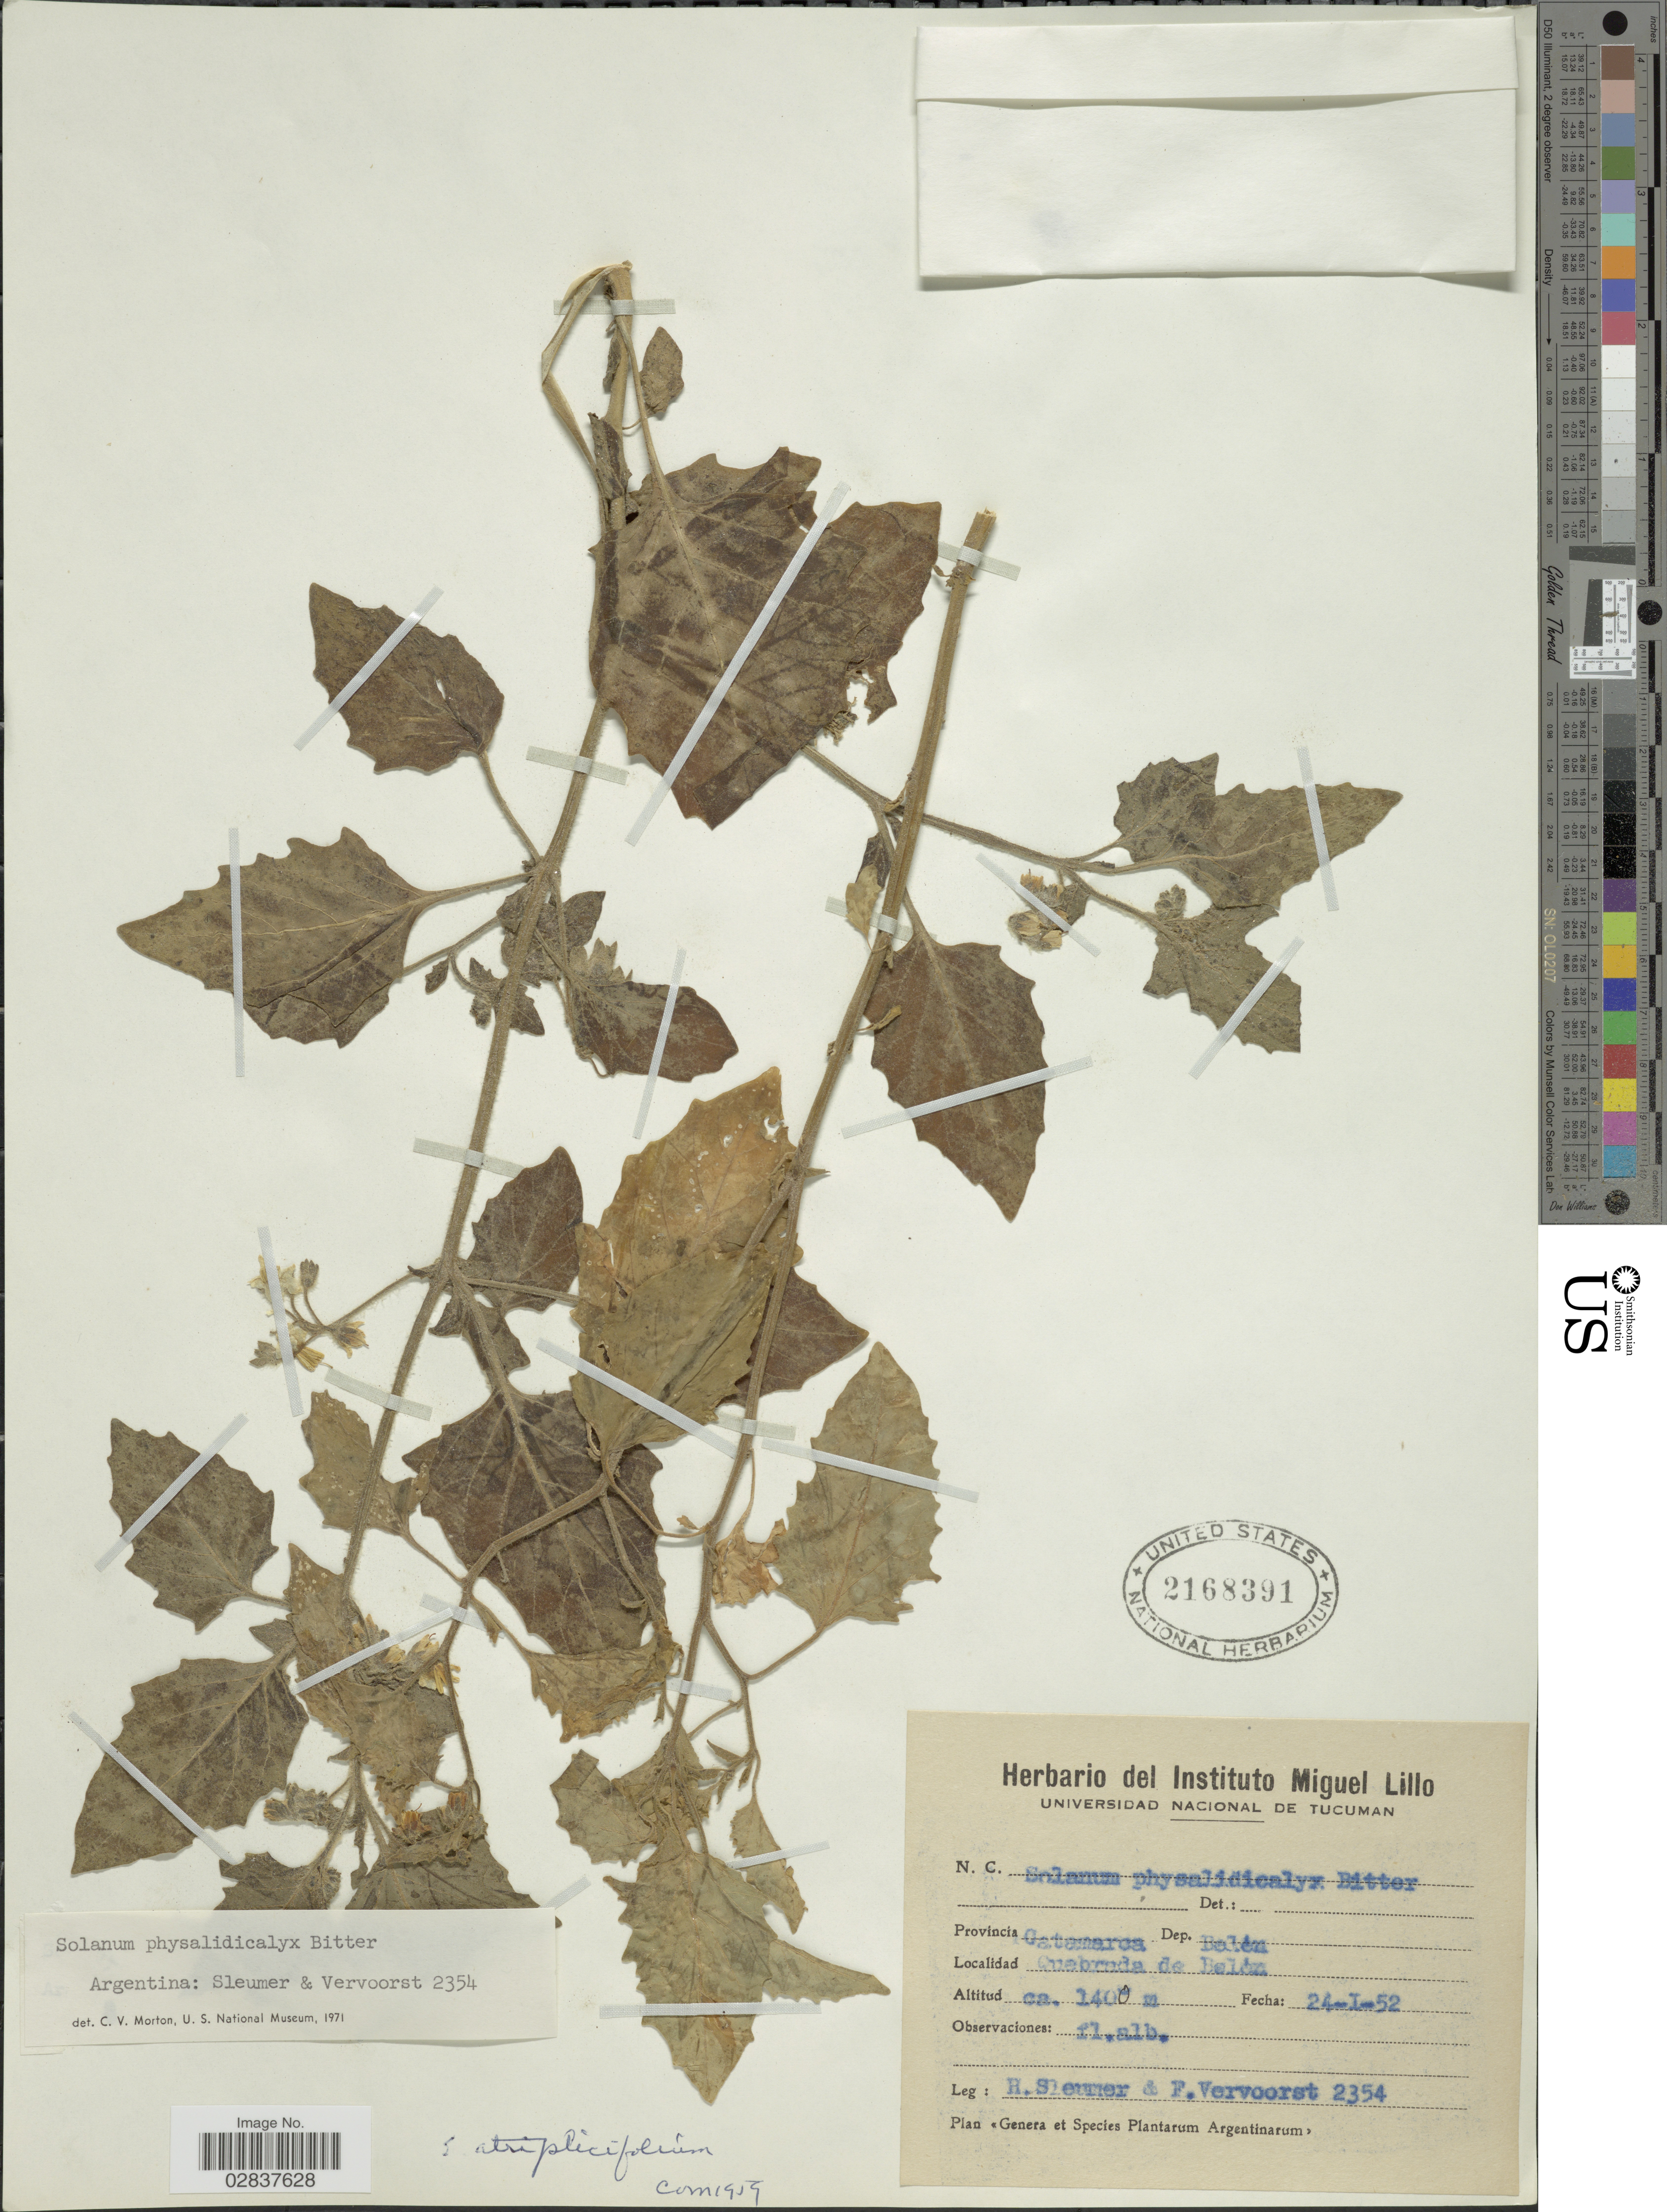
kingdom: Plantae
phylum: Tracheophyta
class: Magnoliopsida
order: Solanales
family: Solanaceae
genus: Solanum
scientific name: Solanum physalifolium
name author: Rusby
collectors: H. O. Sleumer & F. Vervoorst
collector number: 2354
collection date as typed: Transcribed d/m/y: 24/1/52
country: Argentina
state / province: Catamarca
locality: Dep. Belén. Quebrada de Belén.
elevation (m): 1400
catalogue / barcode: US 2168391